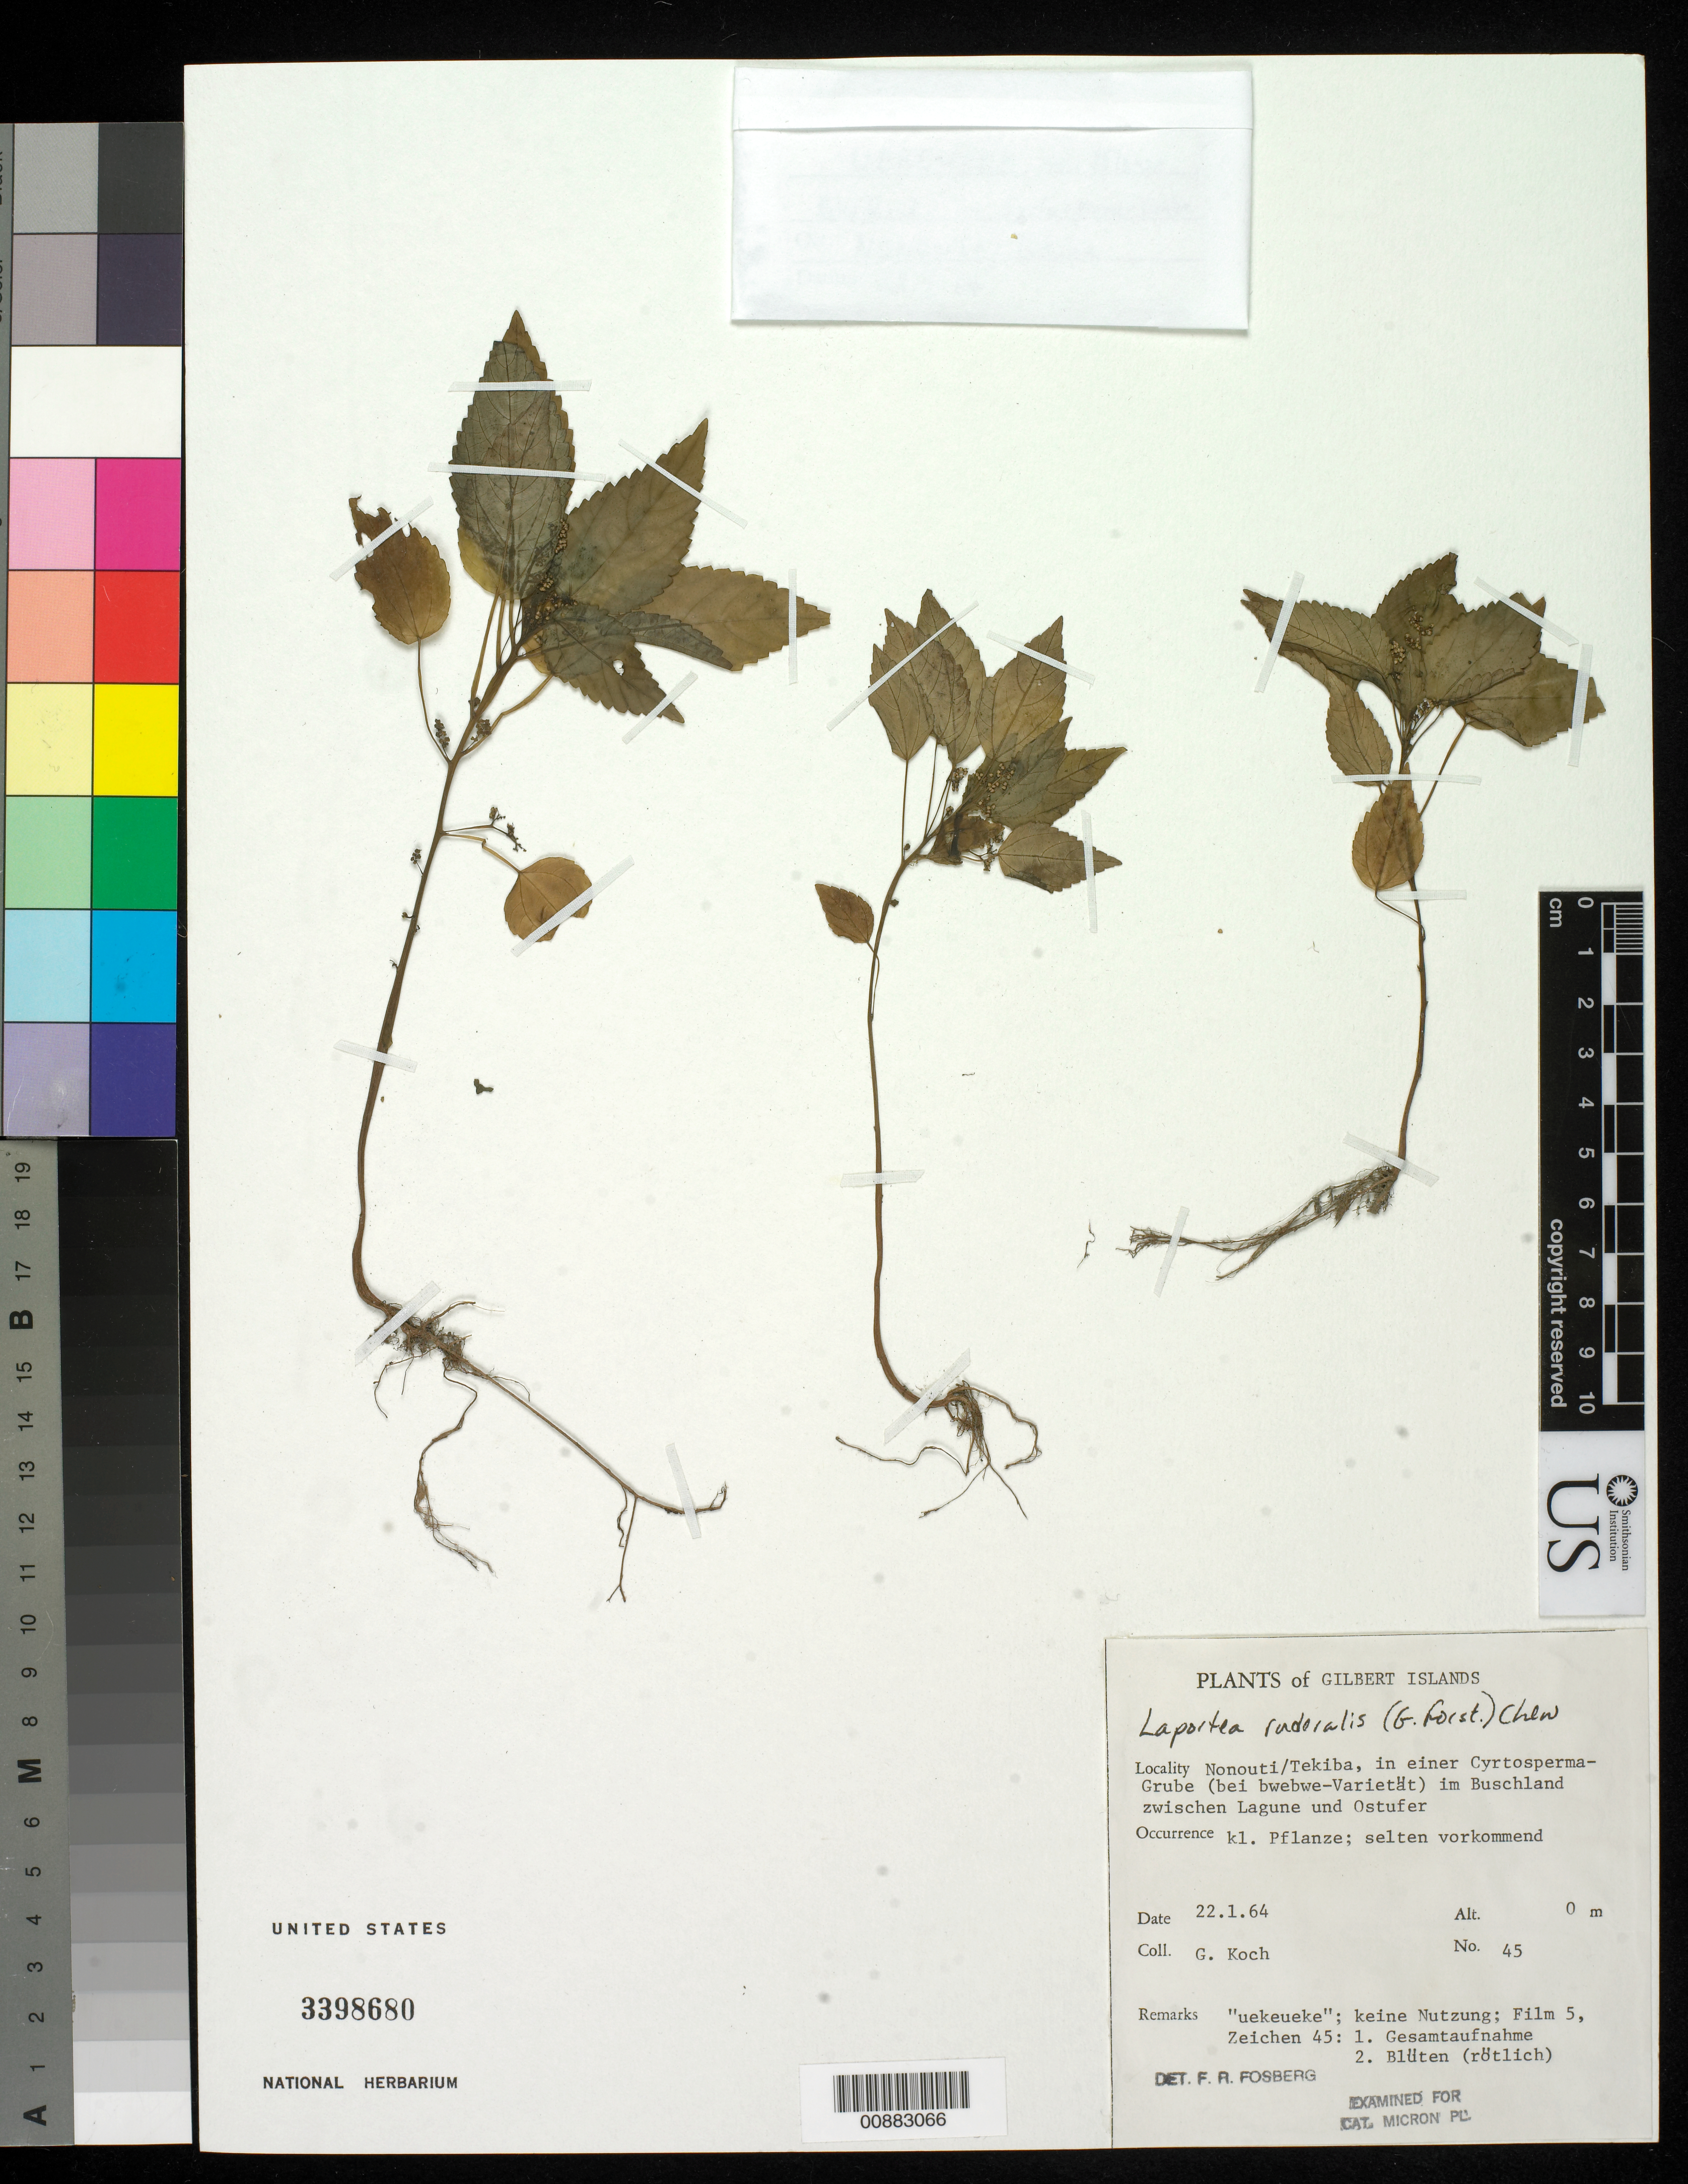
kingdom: Plantae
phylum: Tracheophyta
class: Magnoliopsida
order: Rosales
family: Urticaceae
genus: Laportea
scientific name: Laportea ruderalis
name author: (G. Forst.) Chew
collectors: G. Koch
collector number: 45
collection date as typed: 22 Jan 1964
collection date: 1964-01-22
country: Kiribati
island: Nonouti Atoll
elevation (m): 0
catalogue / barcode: US 3398680